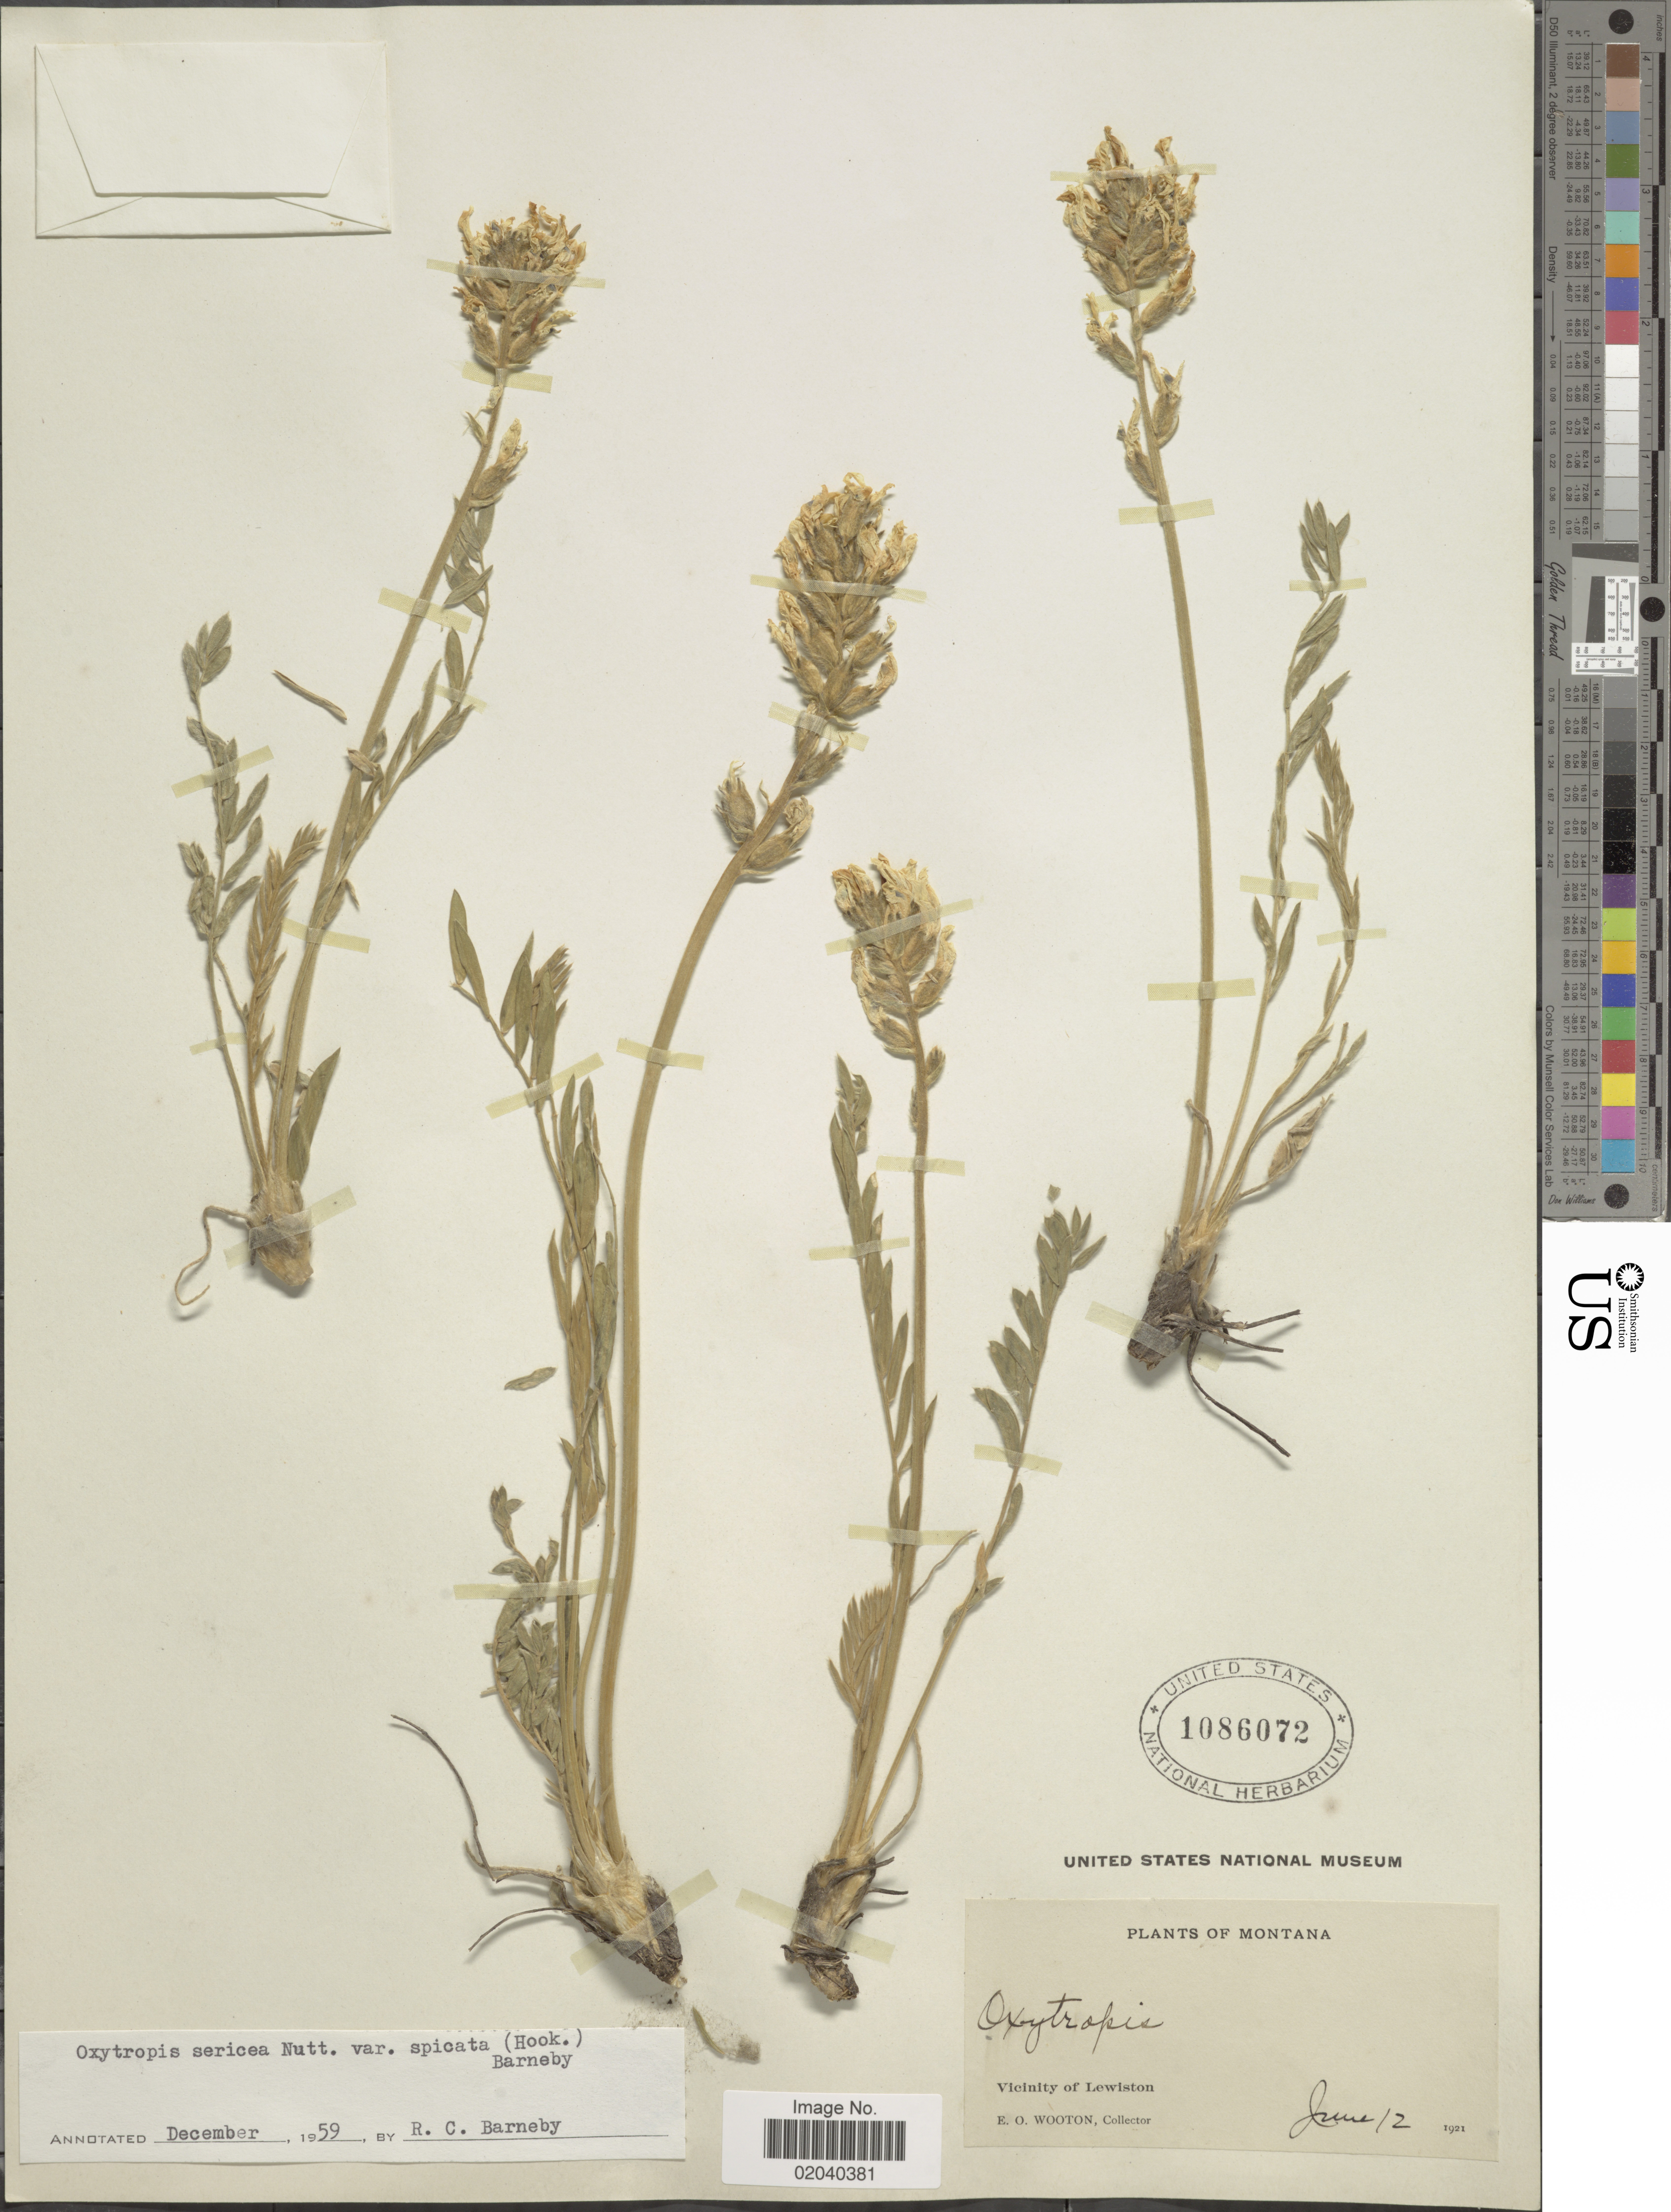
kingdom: Plantae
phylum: Tracheophyta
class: Magnoliopsida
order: Fabales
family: Fabaceae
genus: Oxytropis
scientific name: Oxytropis sericea var. spicata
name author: (Hook.) Barneby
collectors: E. O. Wooton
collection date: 1921-06-12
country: United States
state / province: Montana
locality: Vicinity of Lewiston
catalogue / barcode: US 1086072